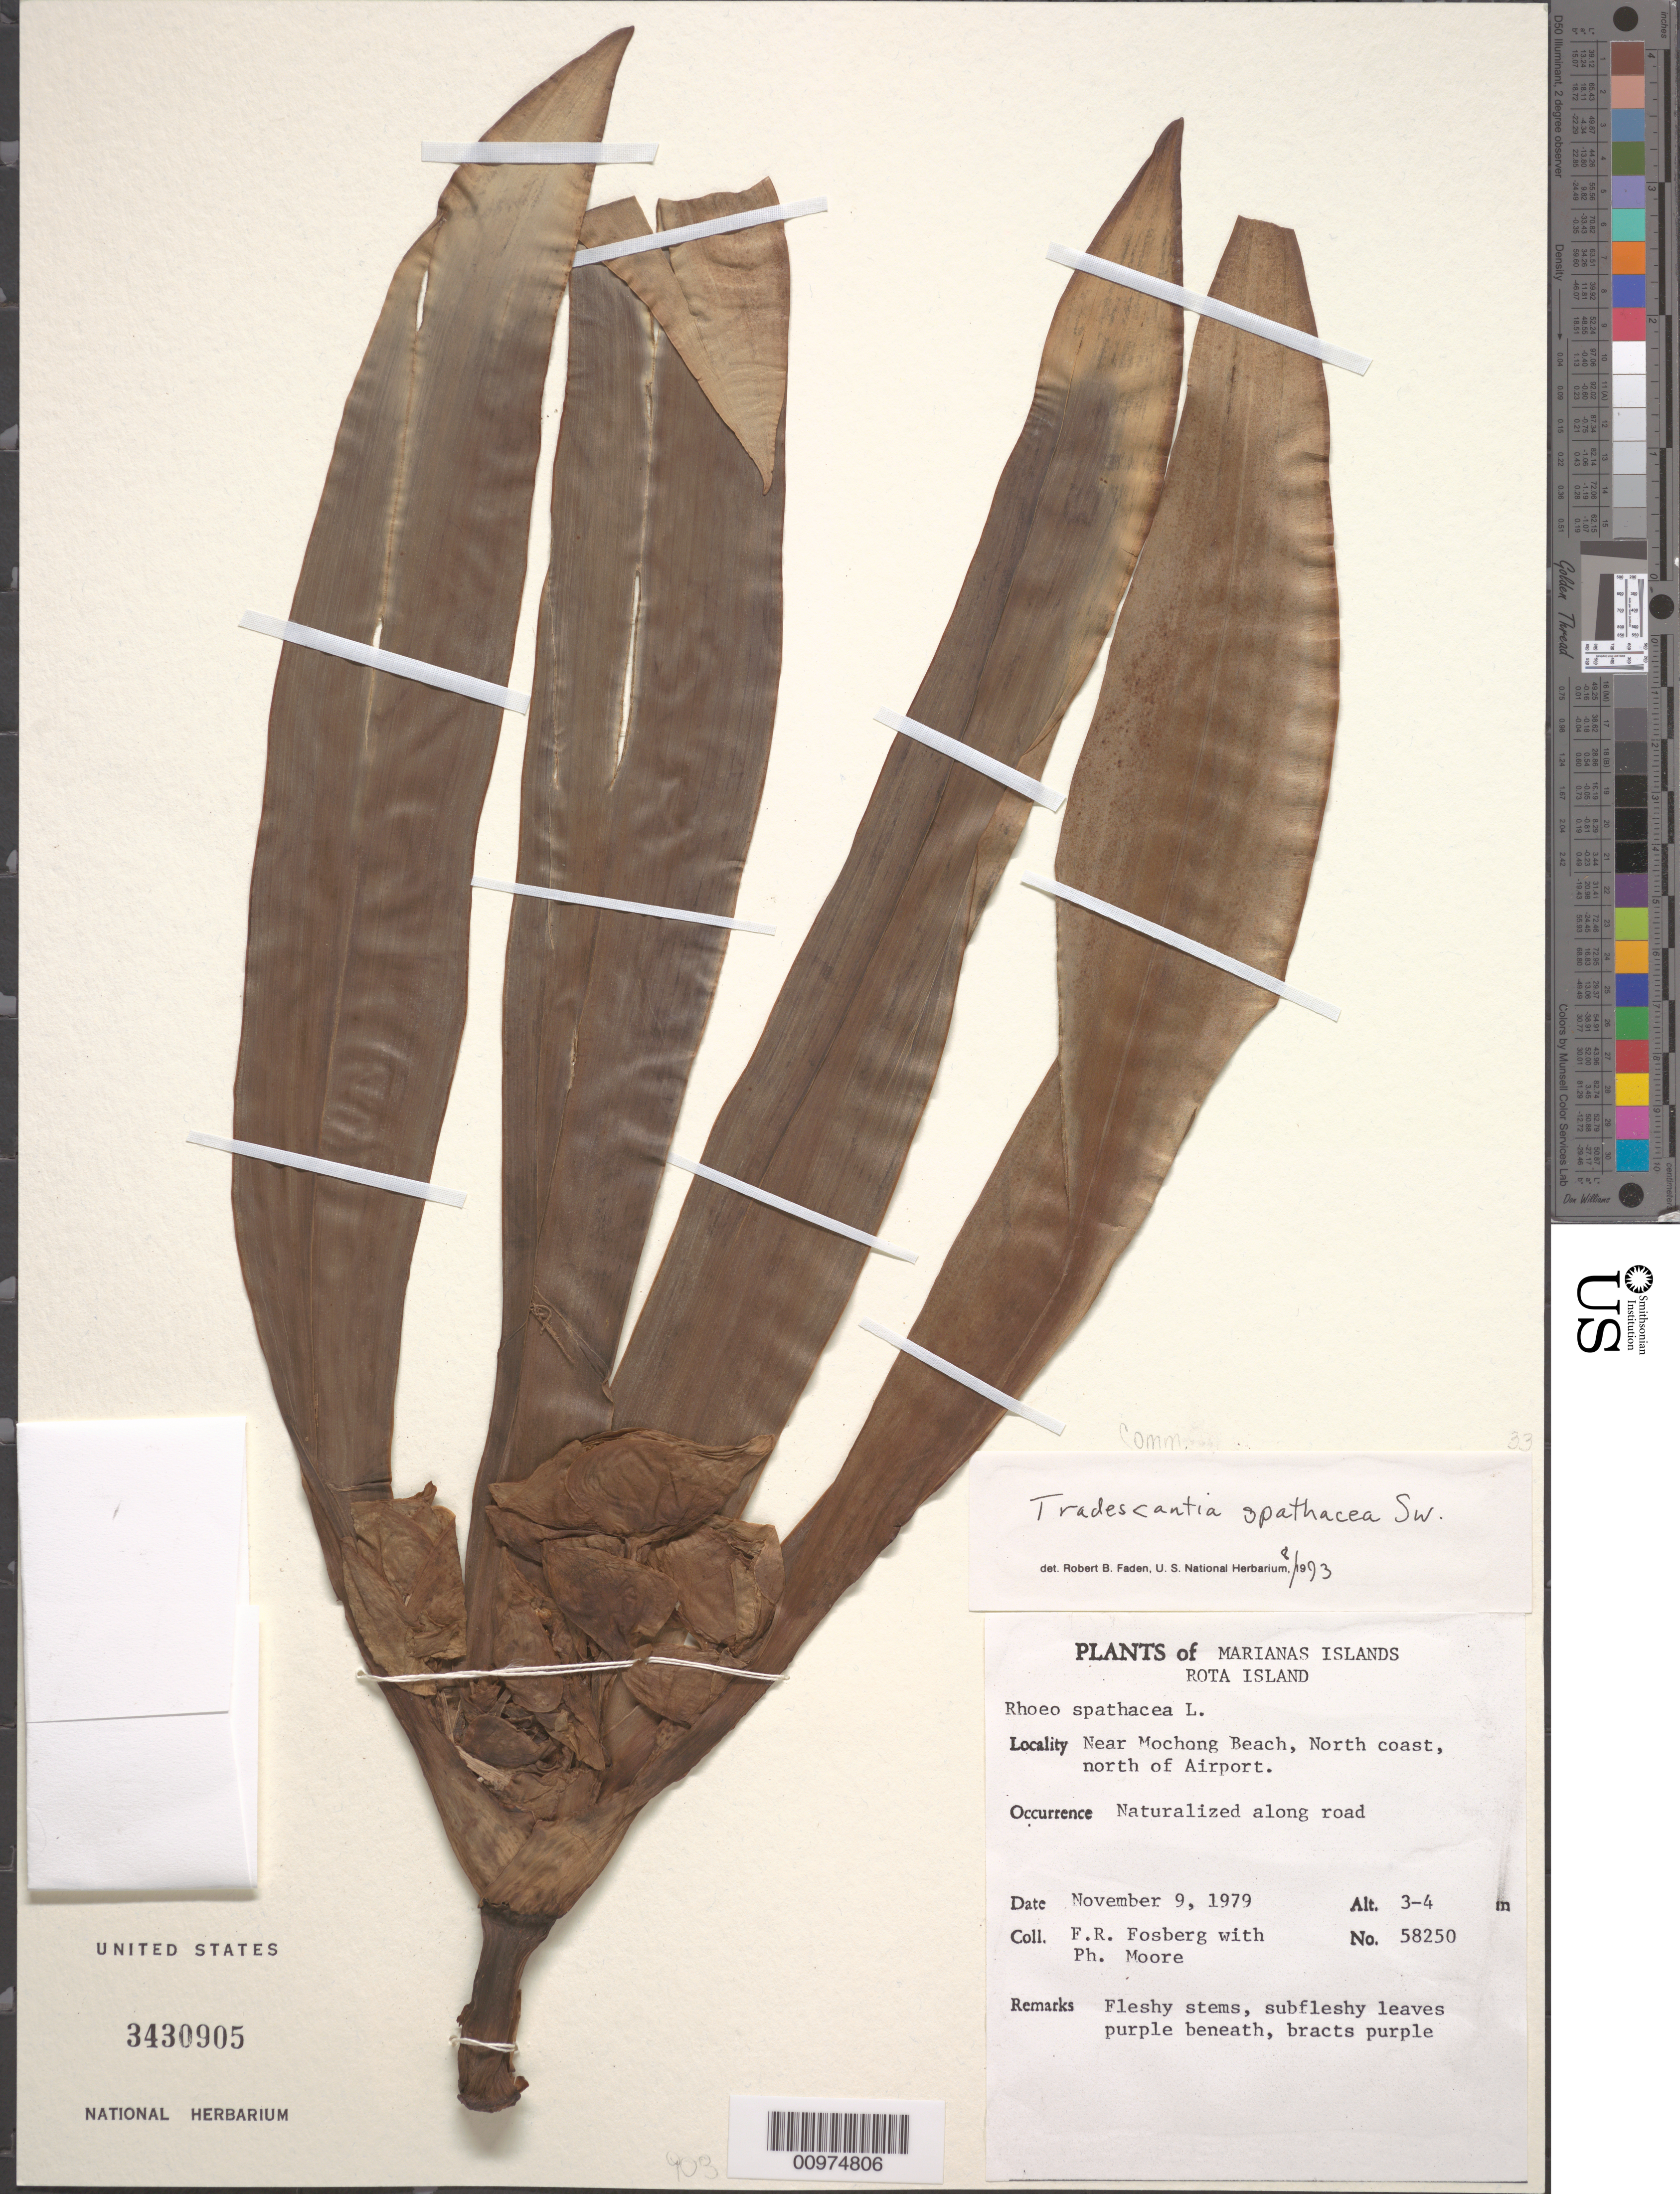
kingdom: Plantae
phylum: Tracheophyta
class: Liliopsida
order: Commelinales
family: Commelinaceae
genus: Tradescantia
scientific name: Tradescantia spathacea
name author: Sw.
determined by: Faden, Robert B., (US), Smithsonian Institution - National Museum of Natural History (UNITED STATES)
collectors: F. R. Fosberg & P. Moore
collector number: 58250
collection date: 1979-11-09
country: Northern Mariana Islands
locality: Near Mochong Beach, North coast, north of Airport.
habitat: Naturalized along road.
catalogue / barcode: US 3430905